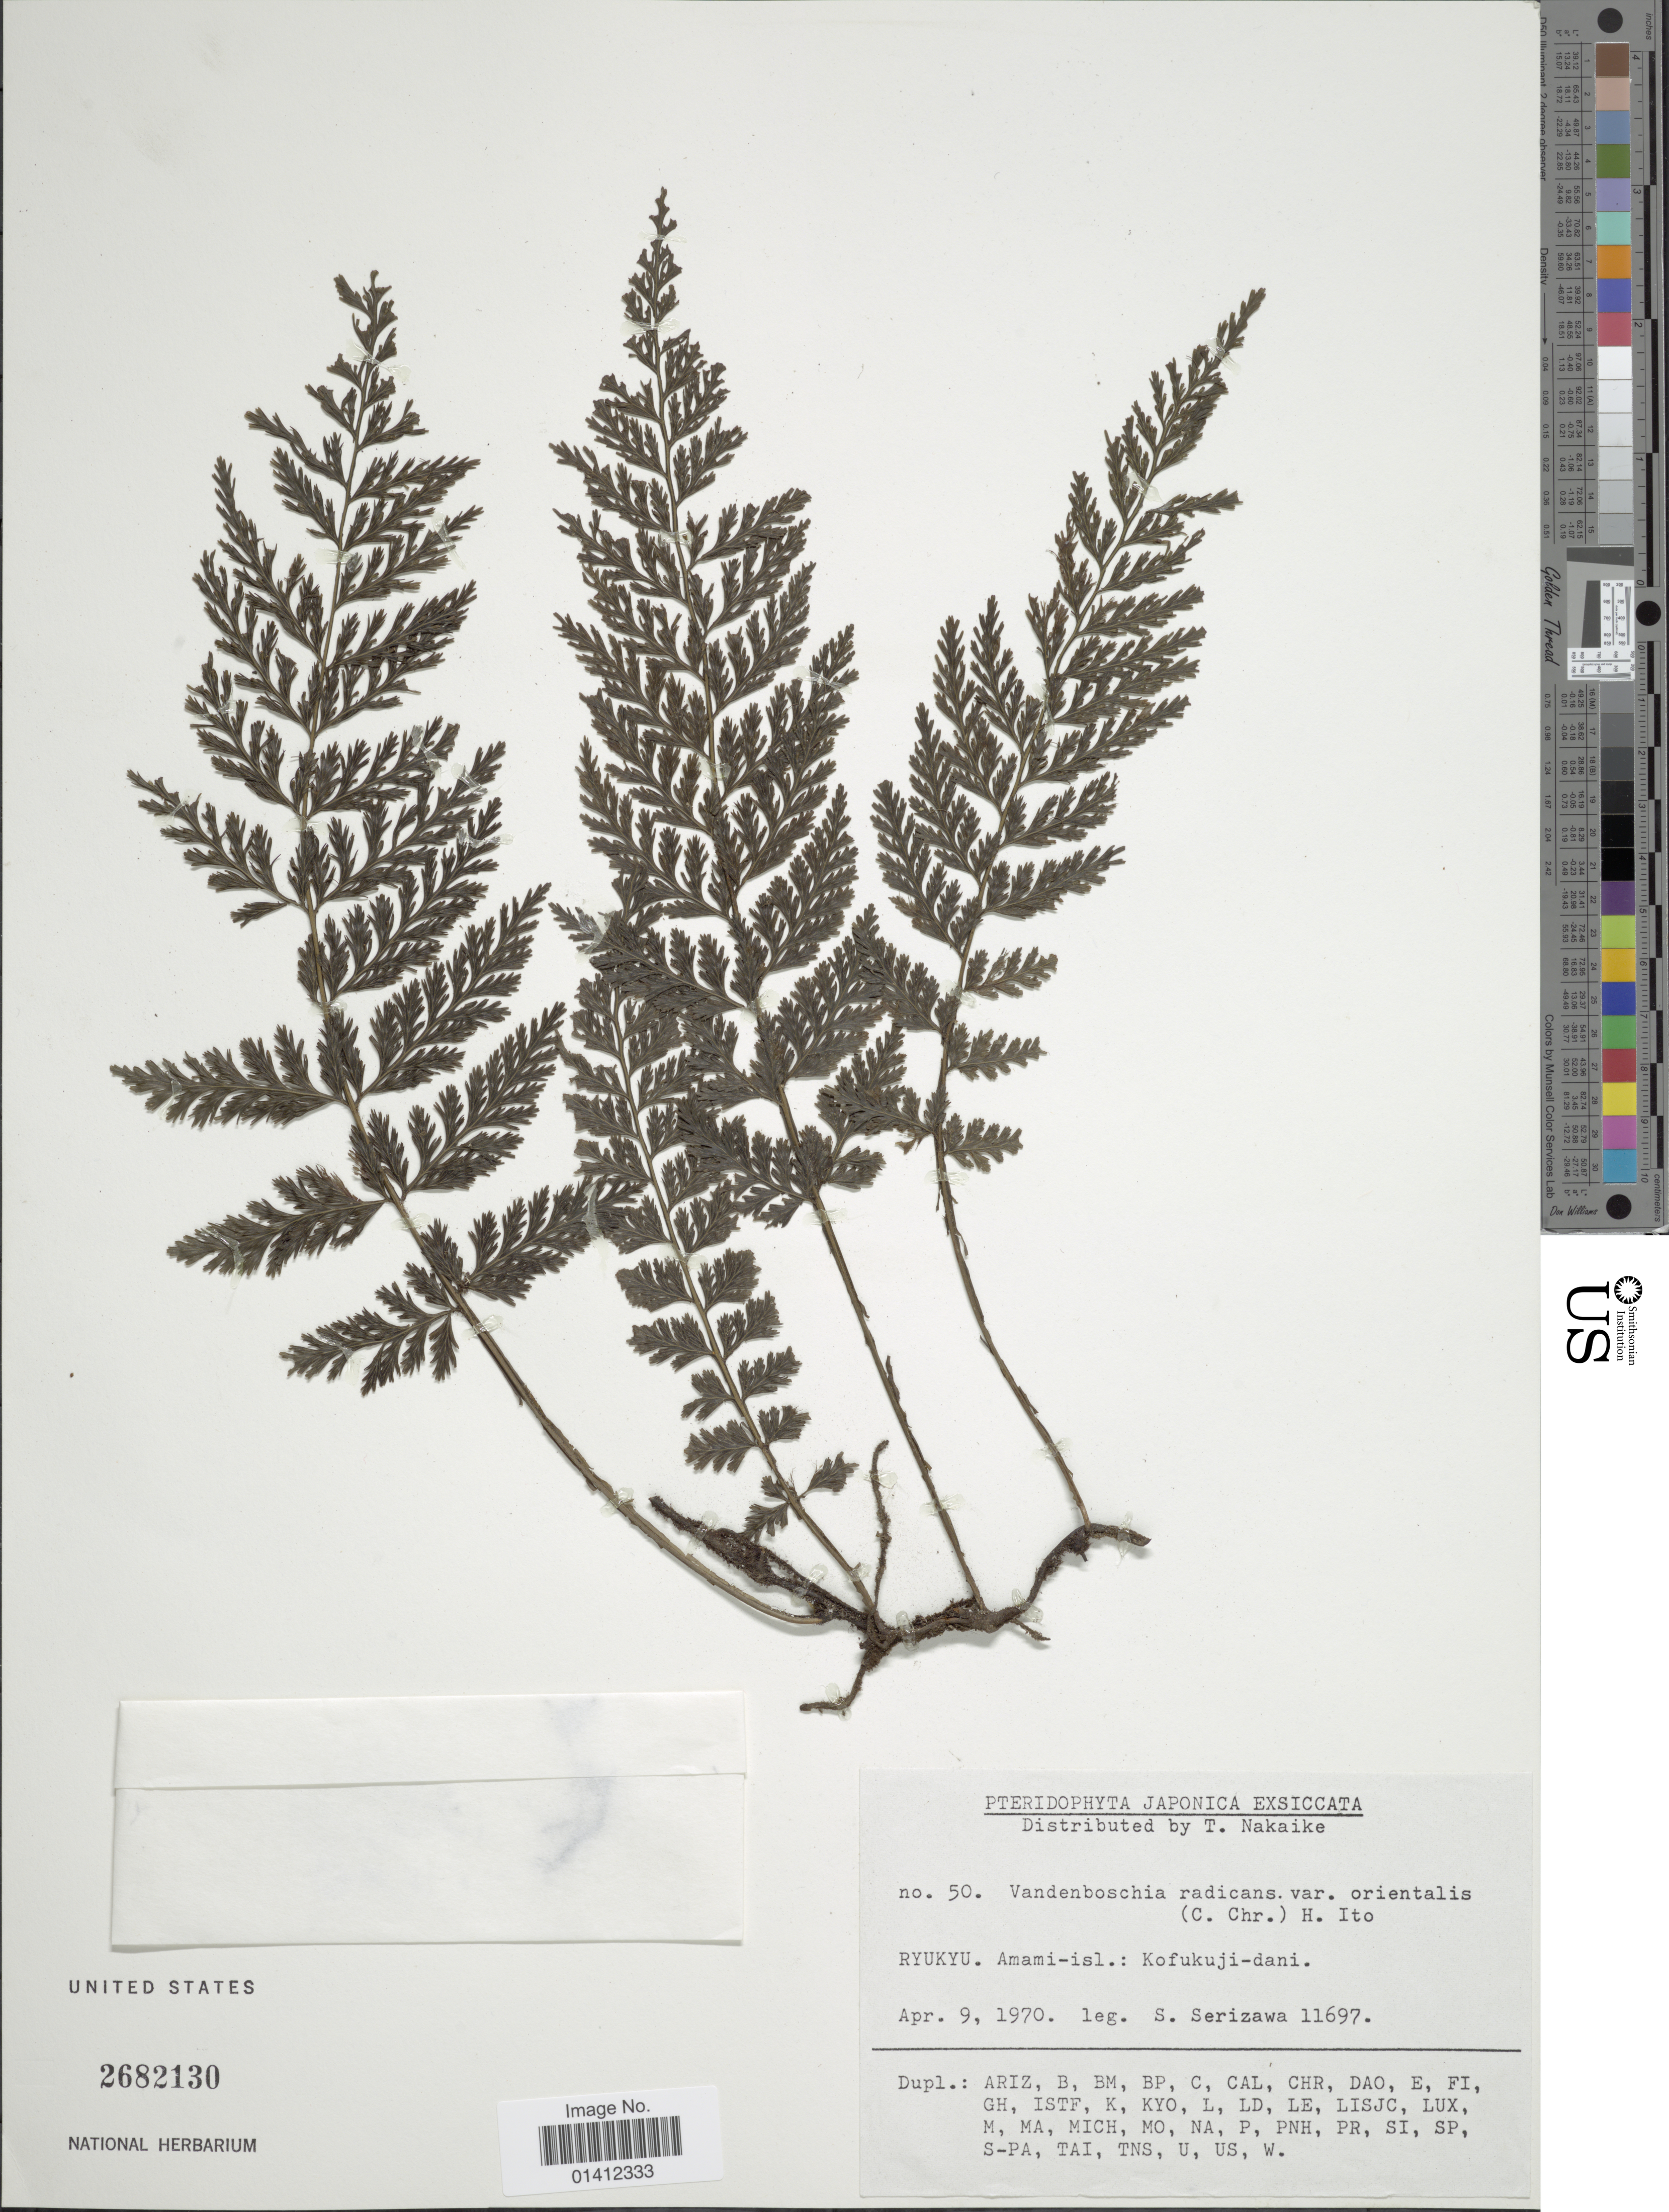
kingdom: Plantae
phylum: Tracheophyta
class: Polypodiopsida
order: Hymenophyllales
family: Hymenophyllaceae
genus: Vandenboschia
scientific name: Vandenboschia radicans var. orientalis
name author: (C. Chr.) H. Itô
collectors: S. Serizawa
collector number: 50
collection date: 1970-04-09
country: Japan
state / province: Okinawa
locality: Ryukyu. Amami-isl: Kofukuji-dani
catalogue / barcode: US 2682130